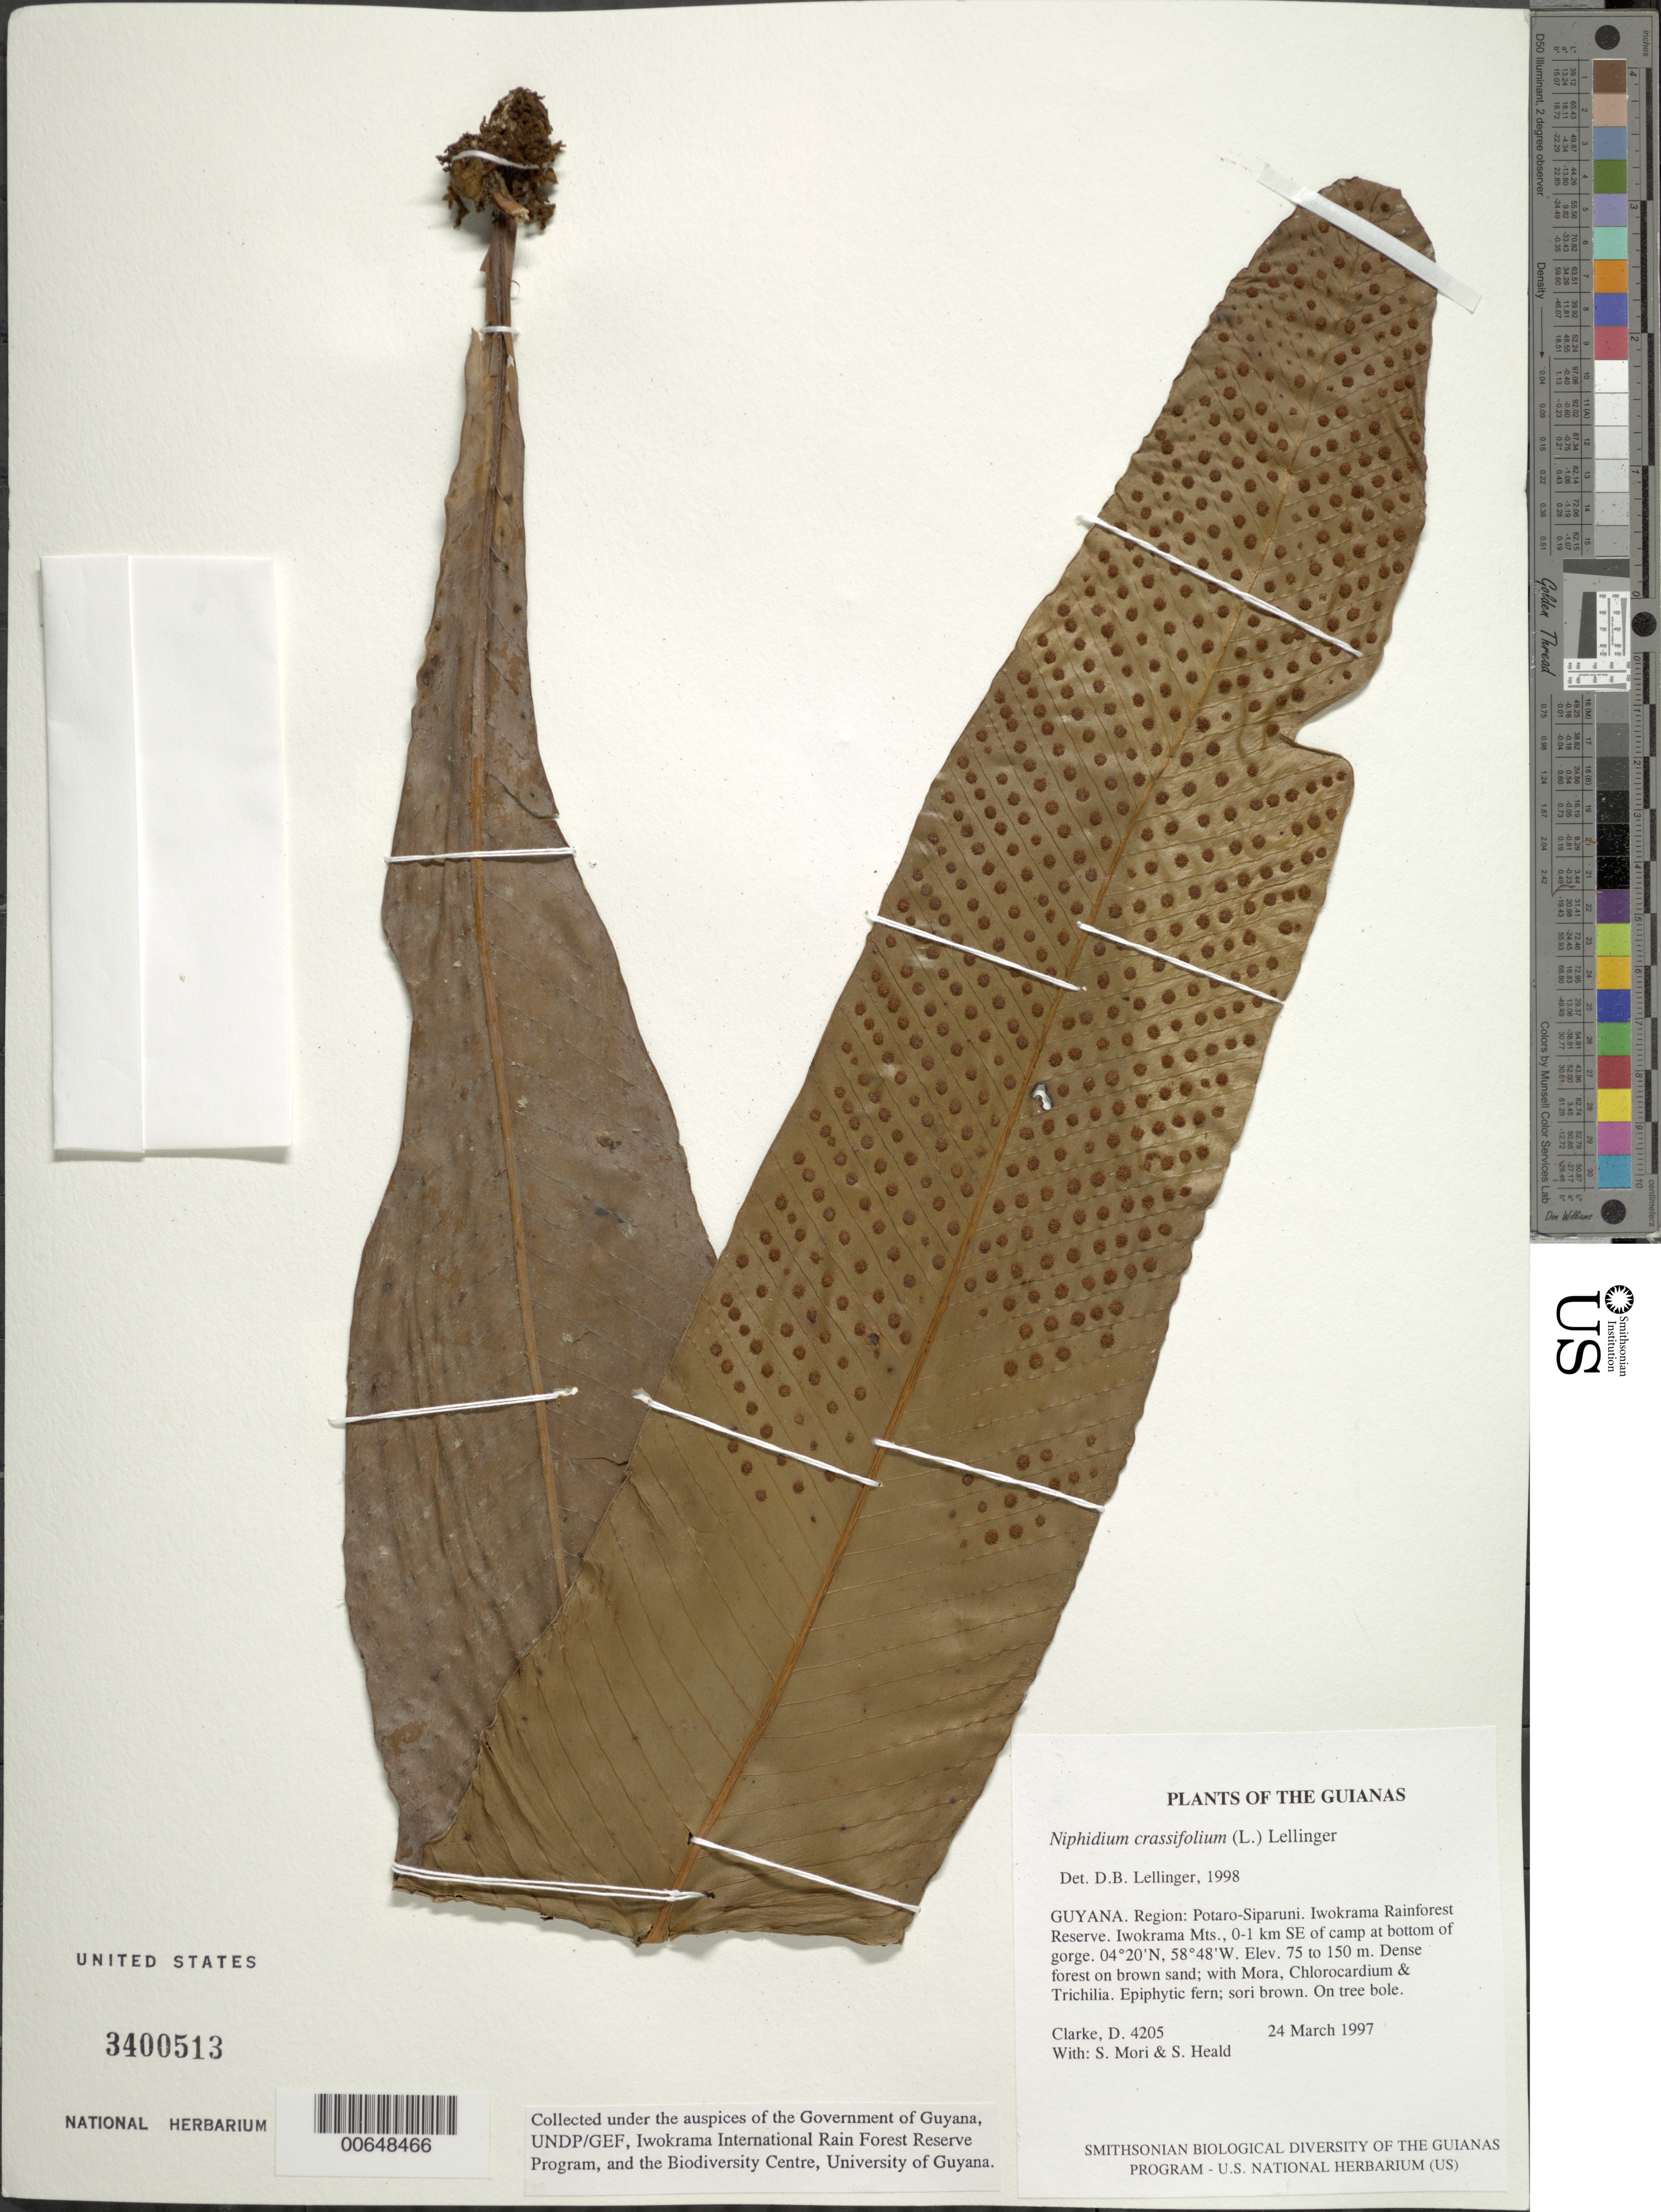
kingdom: Plantae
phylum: Tracheophyta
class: Polypodiopsida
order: Polypodiales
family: Polypodiaceae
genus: Niphidium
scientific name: Niphidium crassifolium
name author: (L.) Lellinger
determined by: Lellinger, David B., (BOT), Smithsonian Institution - National Museum of Natural History (UNITED STATES)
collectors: H. D. Clarke, S. Mori & S. Heald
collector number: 4205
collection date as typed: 24 March 1997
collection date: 1997-03-24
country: Guyana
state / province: Potaro-Siparuni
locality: Iwokrama Rainforest Reserve. Iwokrama Mts., 0-1 km SE of camp at bottom of gorge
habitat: Dense forest on brown sand; with Mora, Chlorocardium & Trichilia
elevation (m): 75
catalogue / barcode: US 3400513